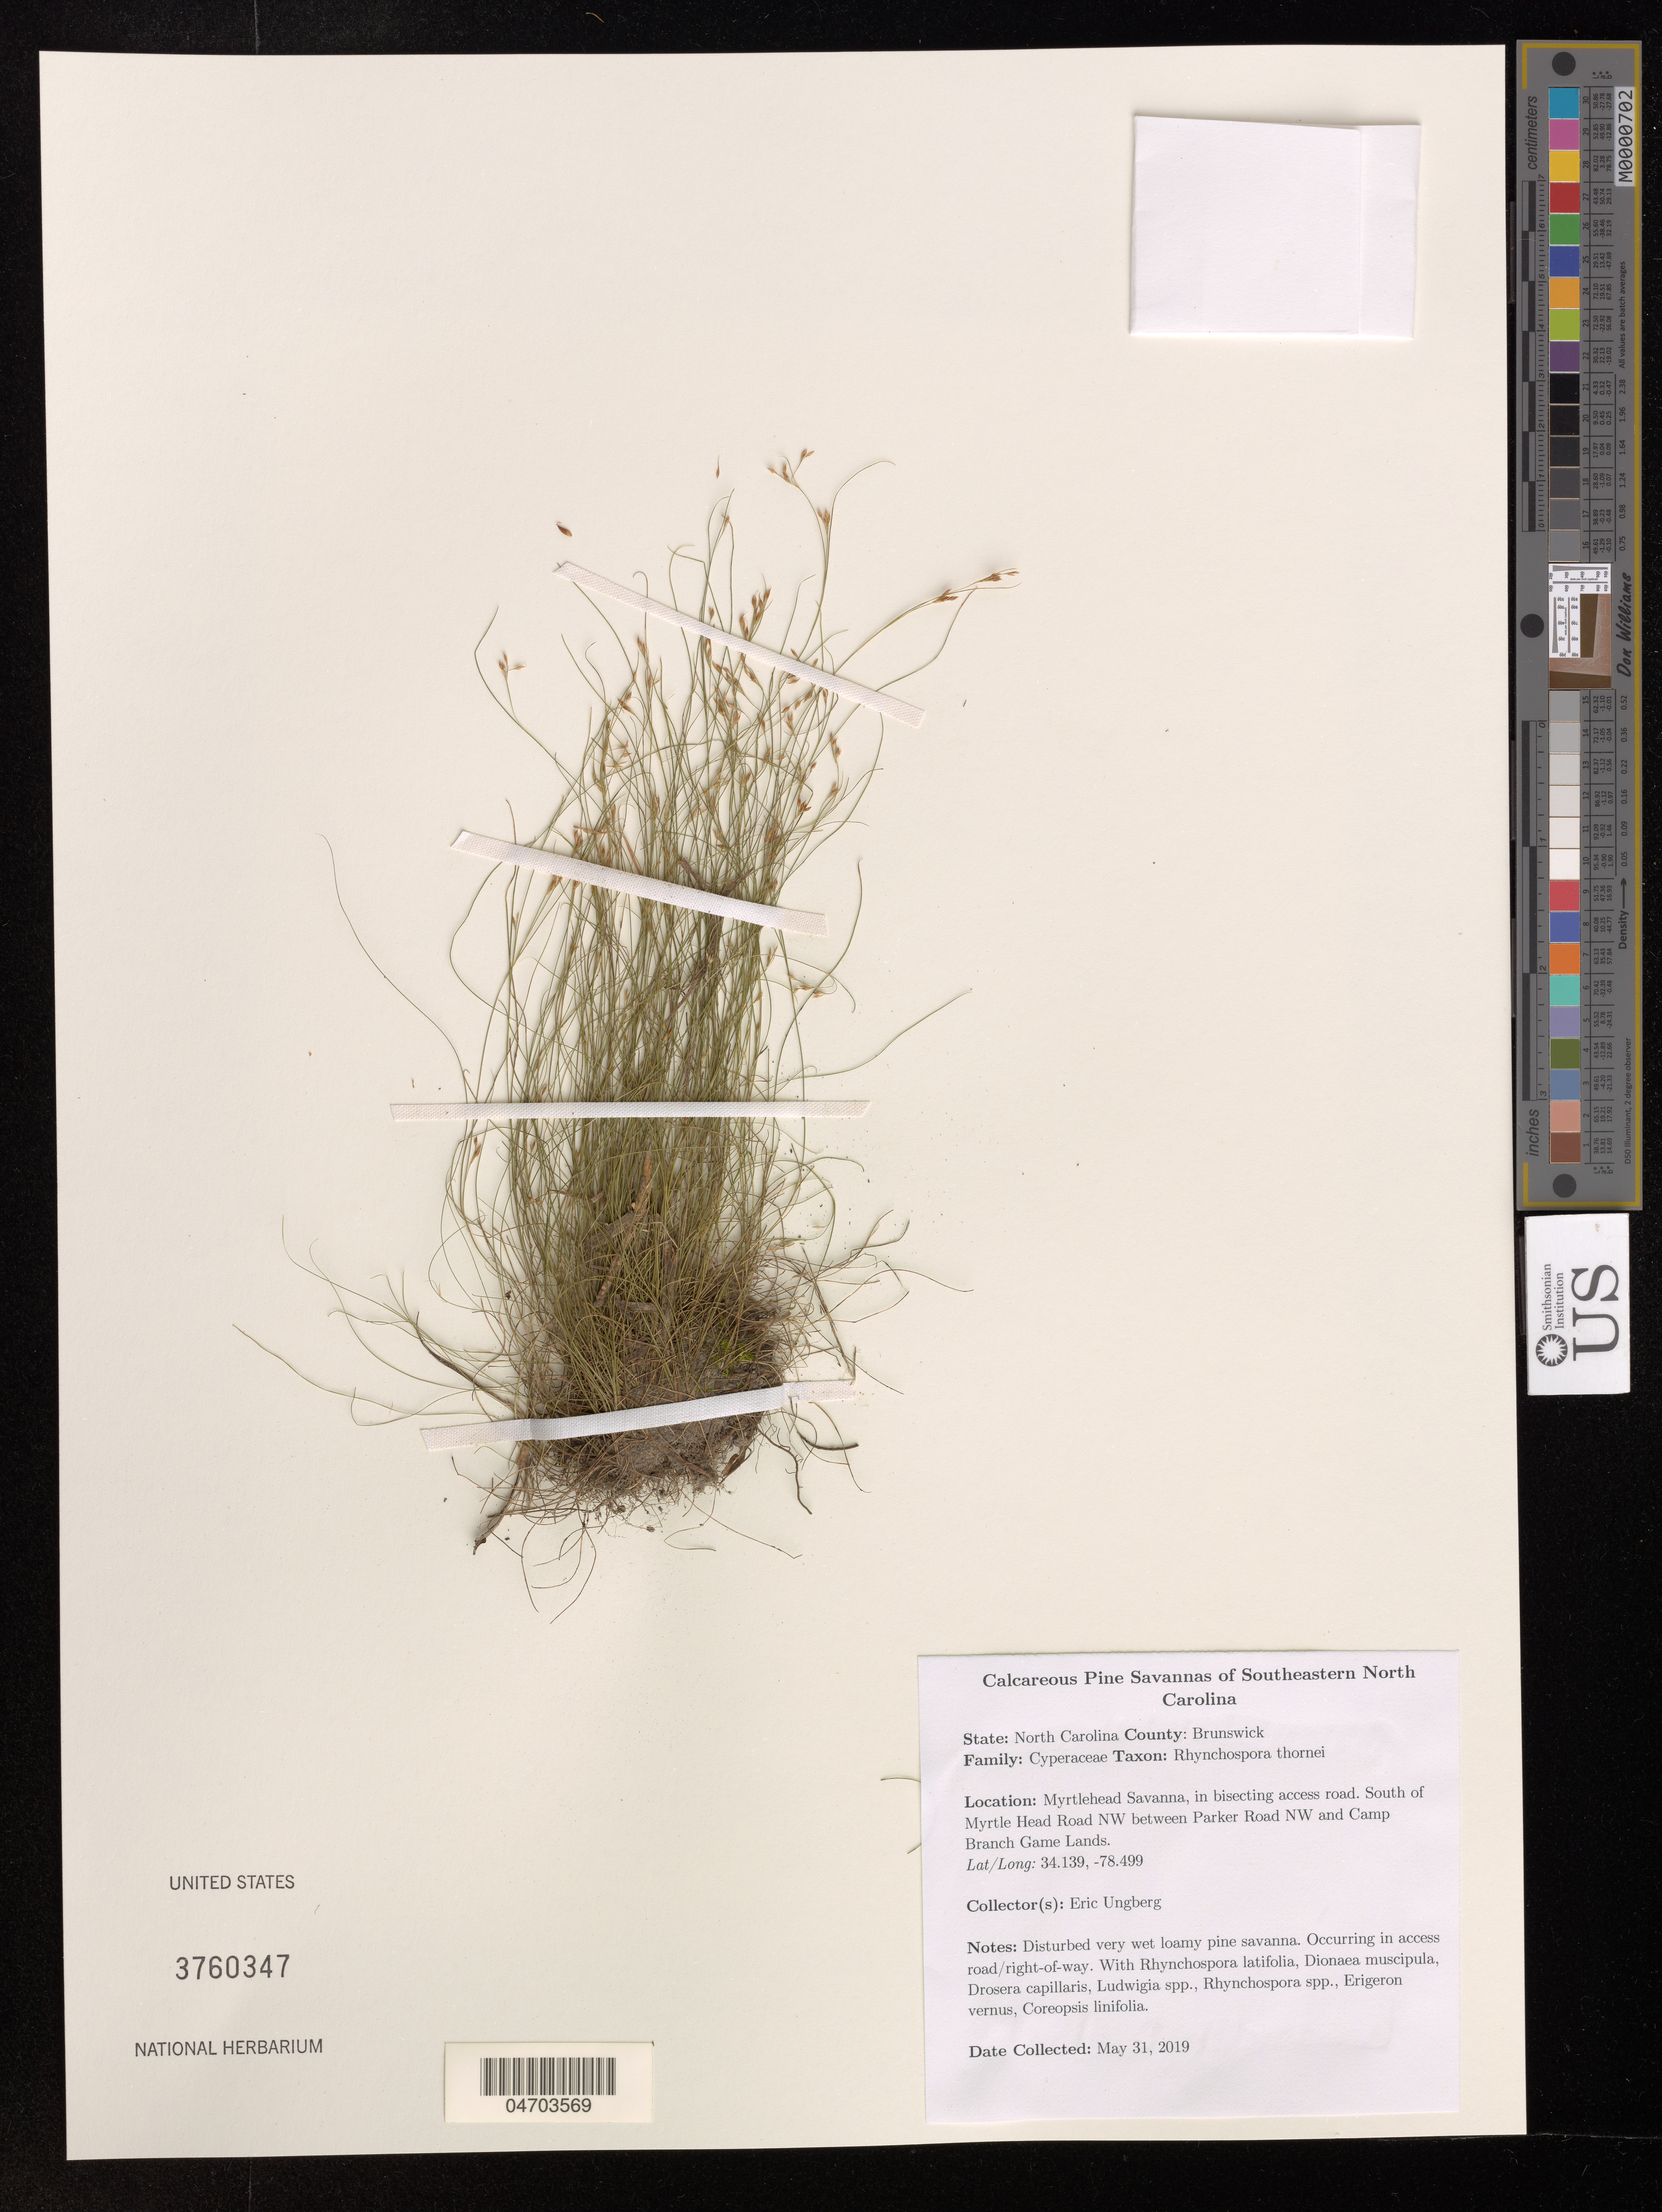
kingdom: Plantae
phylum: Tracheophyta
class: Liliopsida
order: Poales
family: Cyperaceae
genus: Rhynchospora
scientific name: Rhynchospora thornei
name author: Kral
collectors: E. Ungberg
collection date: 2019-05-31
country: United States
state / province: North Carolina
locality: Southeastern North Carolina, County: Brunswick, Myrtlehead Savanna, in bisecting access road, South Myrtle Head Road NW between Parker Road NW and Camp Branch Game Lands.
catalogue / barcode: US 3760347